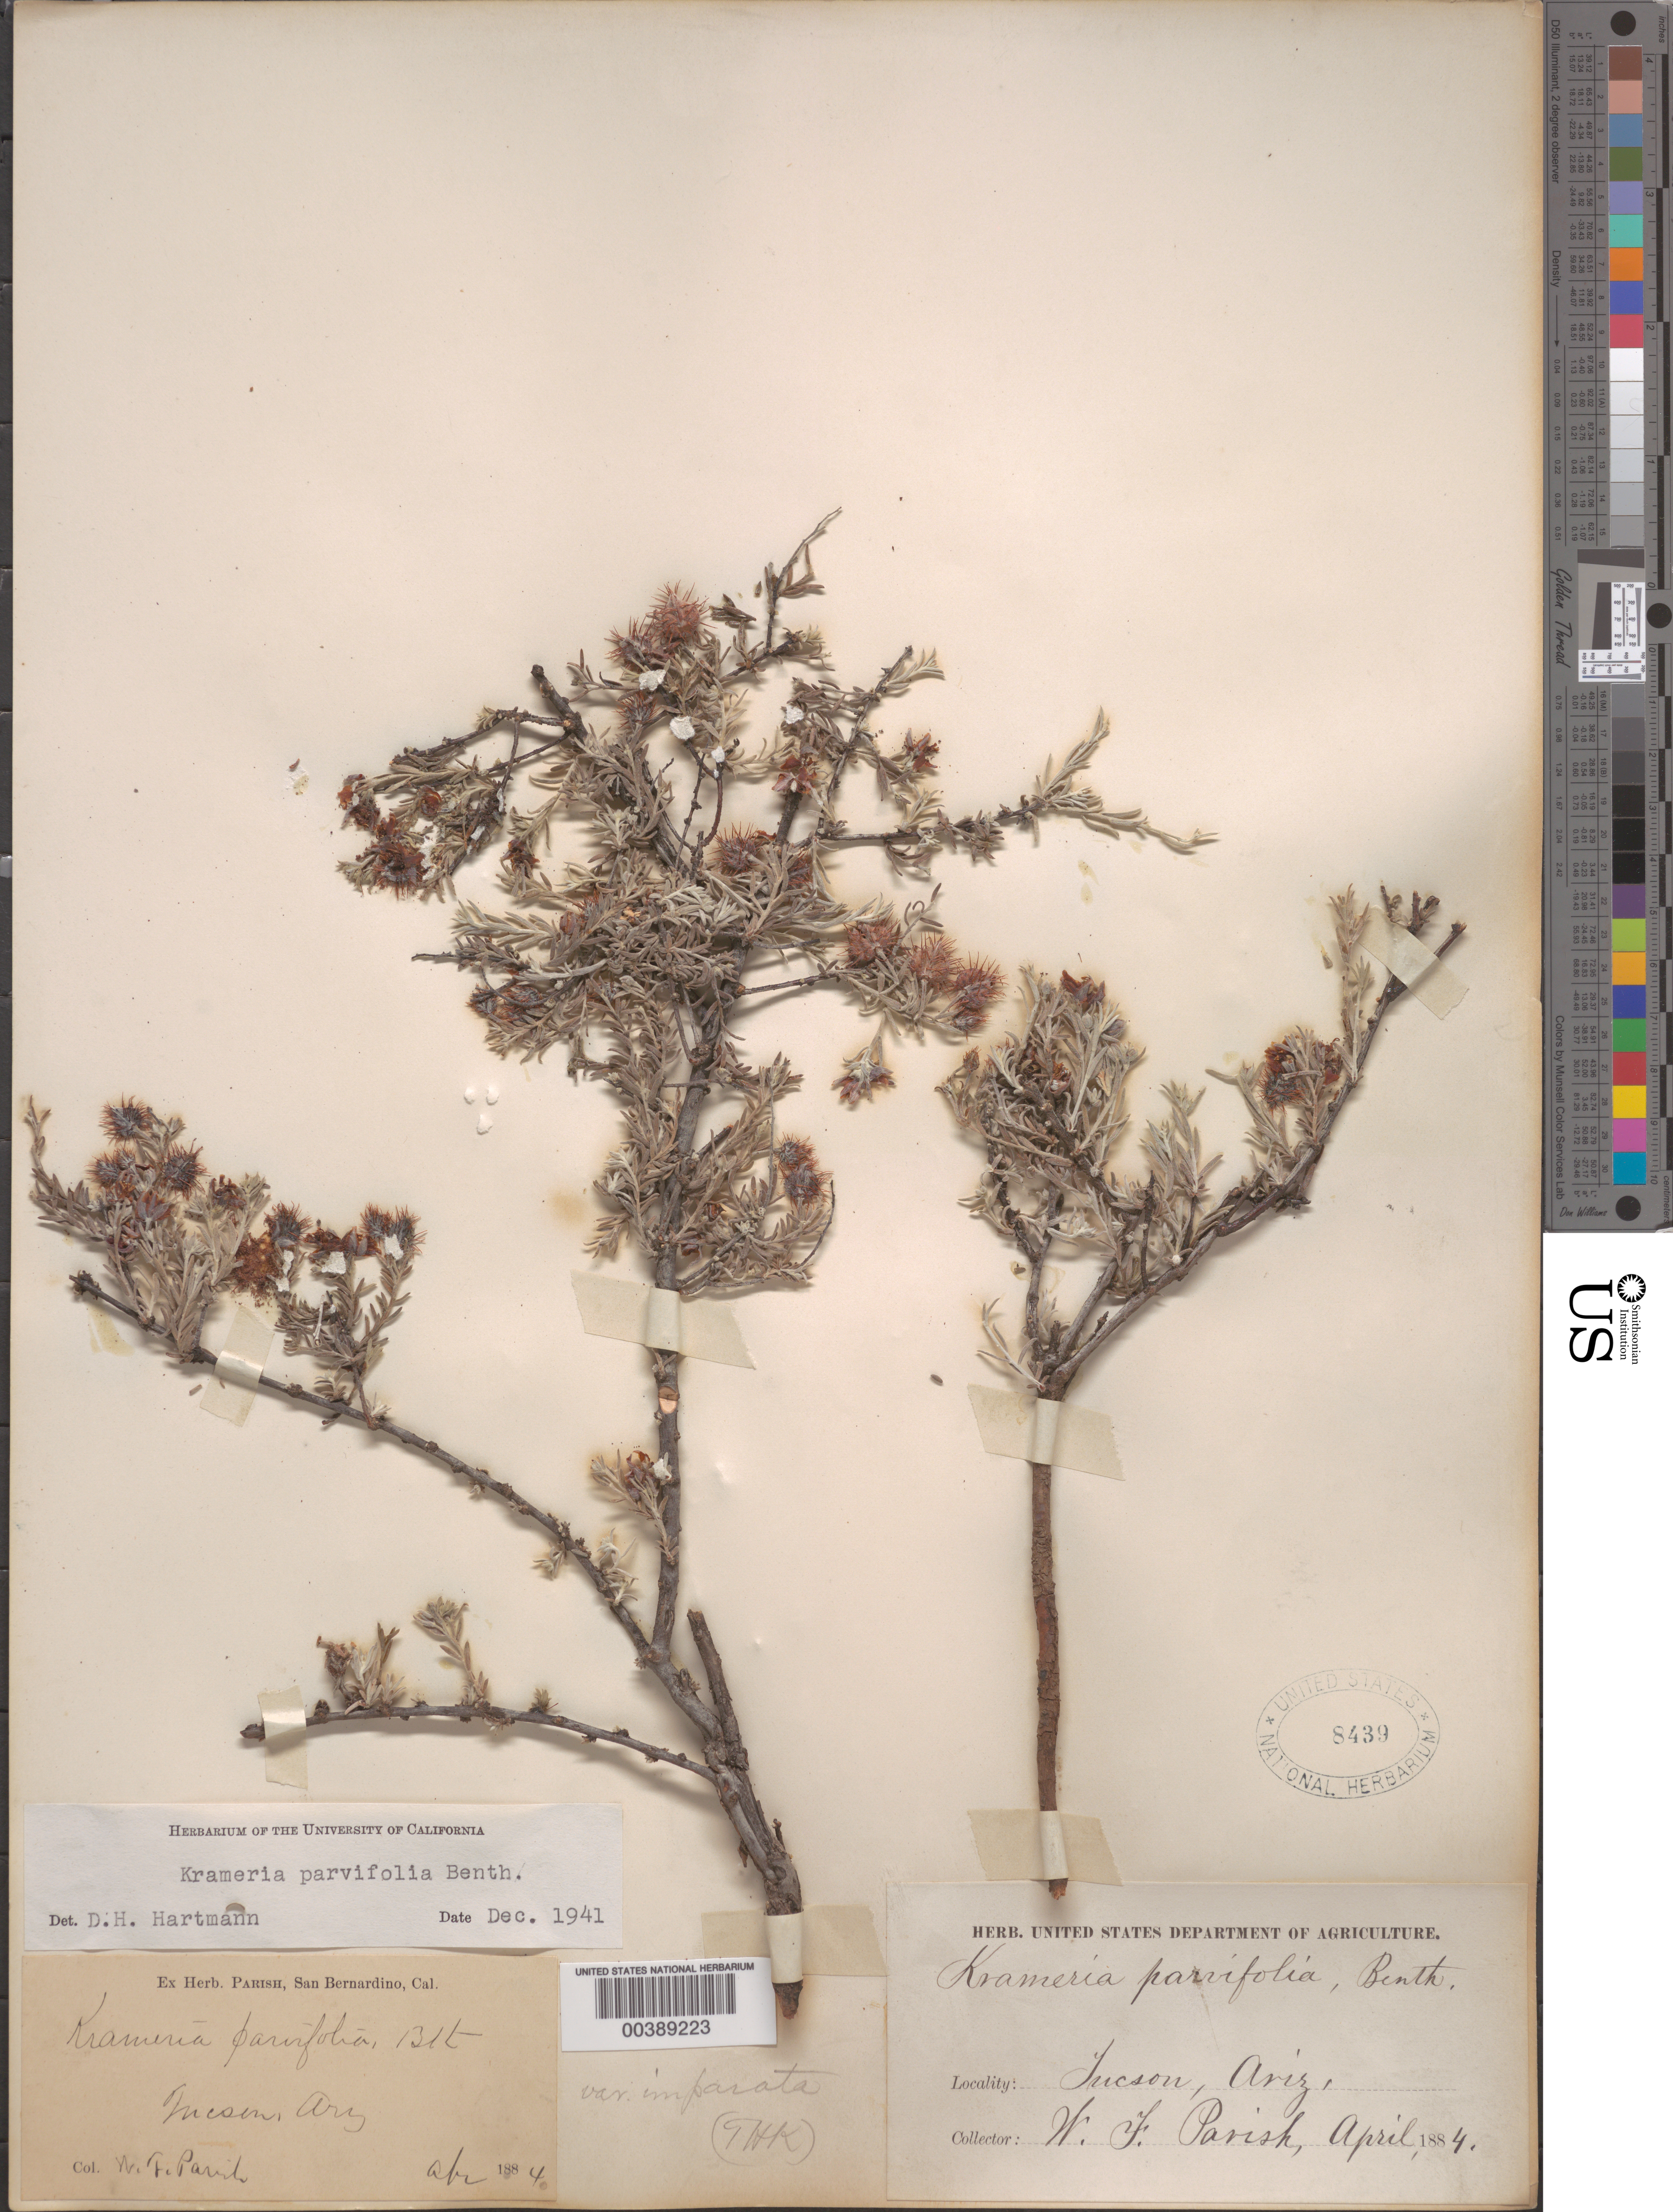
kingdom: Plantae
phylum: Tracheophyta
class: Magnoliopsida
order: Zygophyllales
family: Krameriaceae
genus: Krameria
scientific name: Krameria erecta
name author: Willd. ex Schult.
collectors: W. F. Parish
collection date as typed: Apr 1884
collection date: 1884-04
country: United States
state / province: Arizona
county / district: Pima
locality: Tucson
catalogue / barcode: US 8439